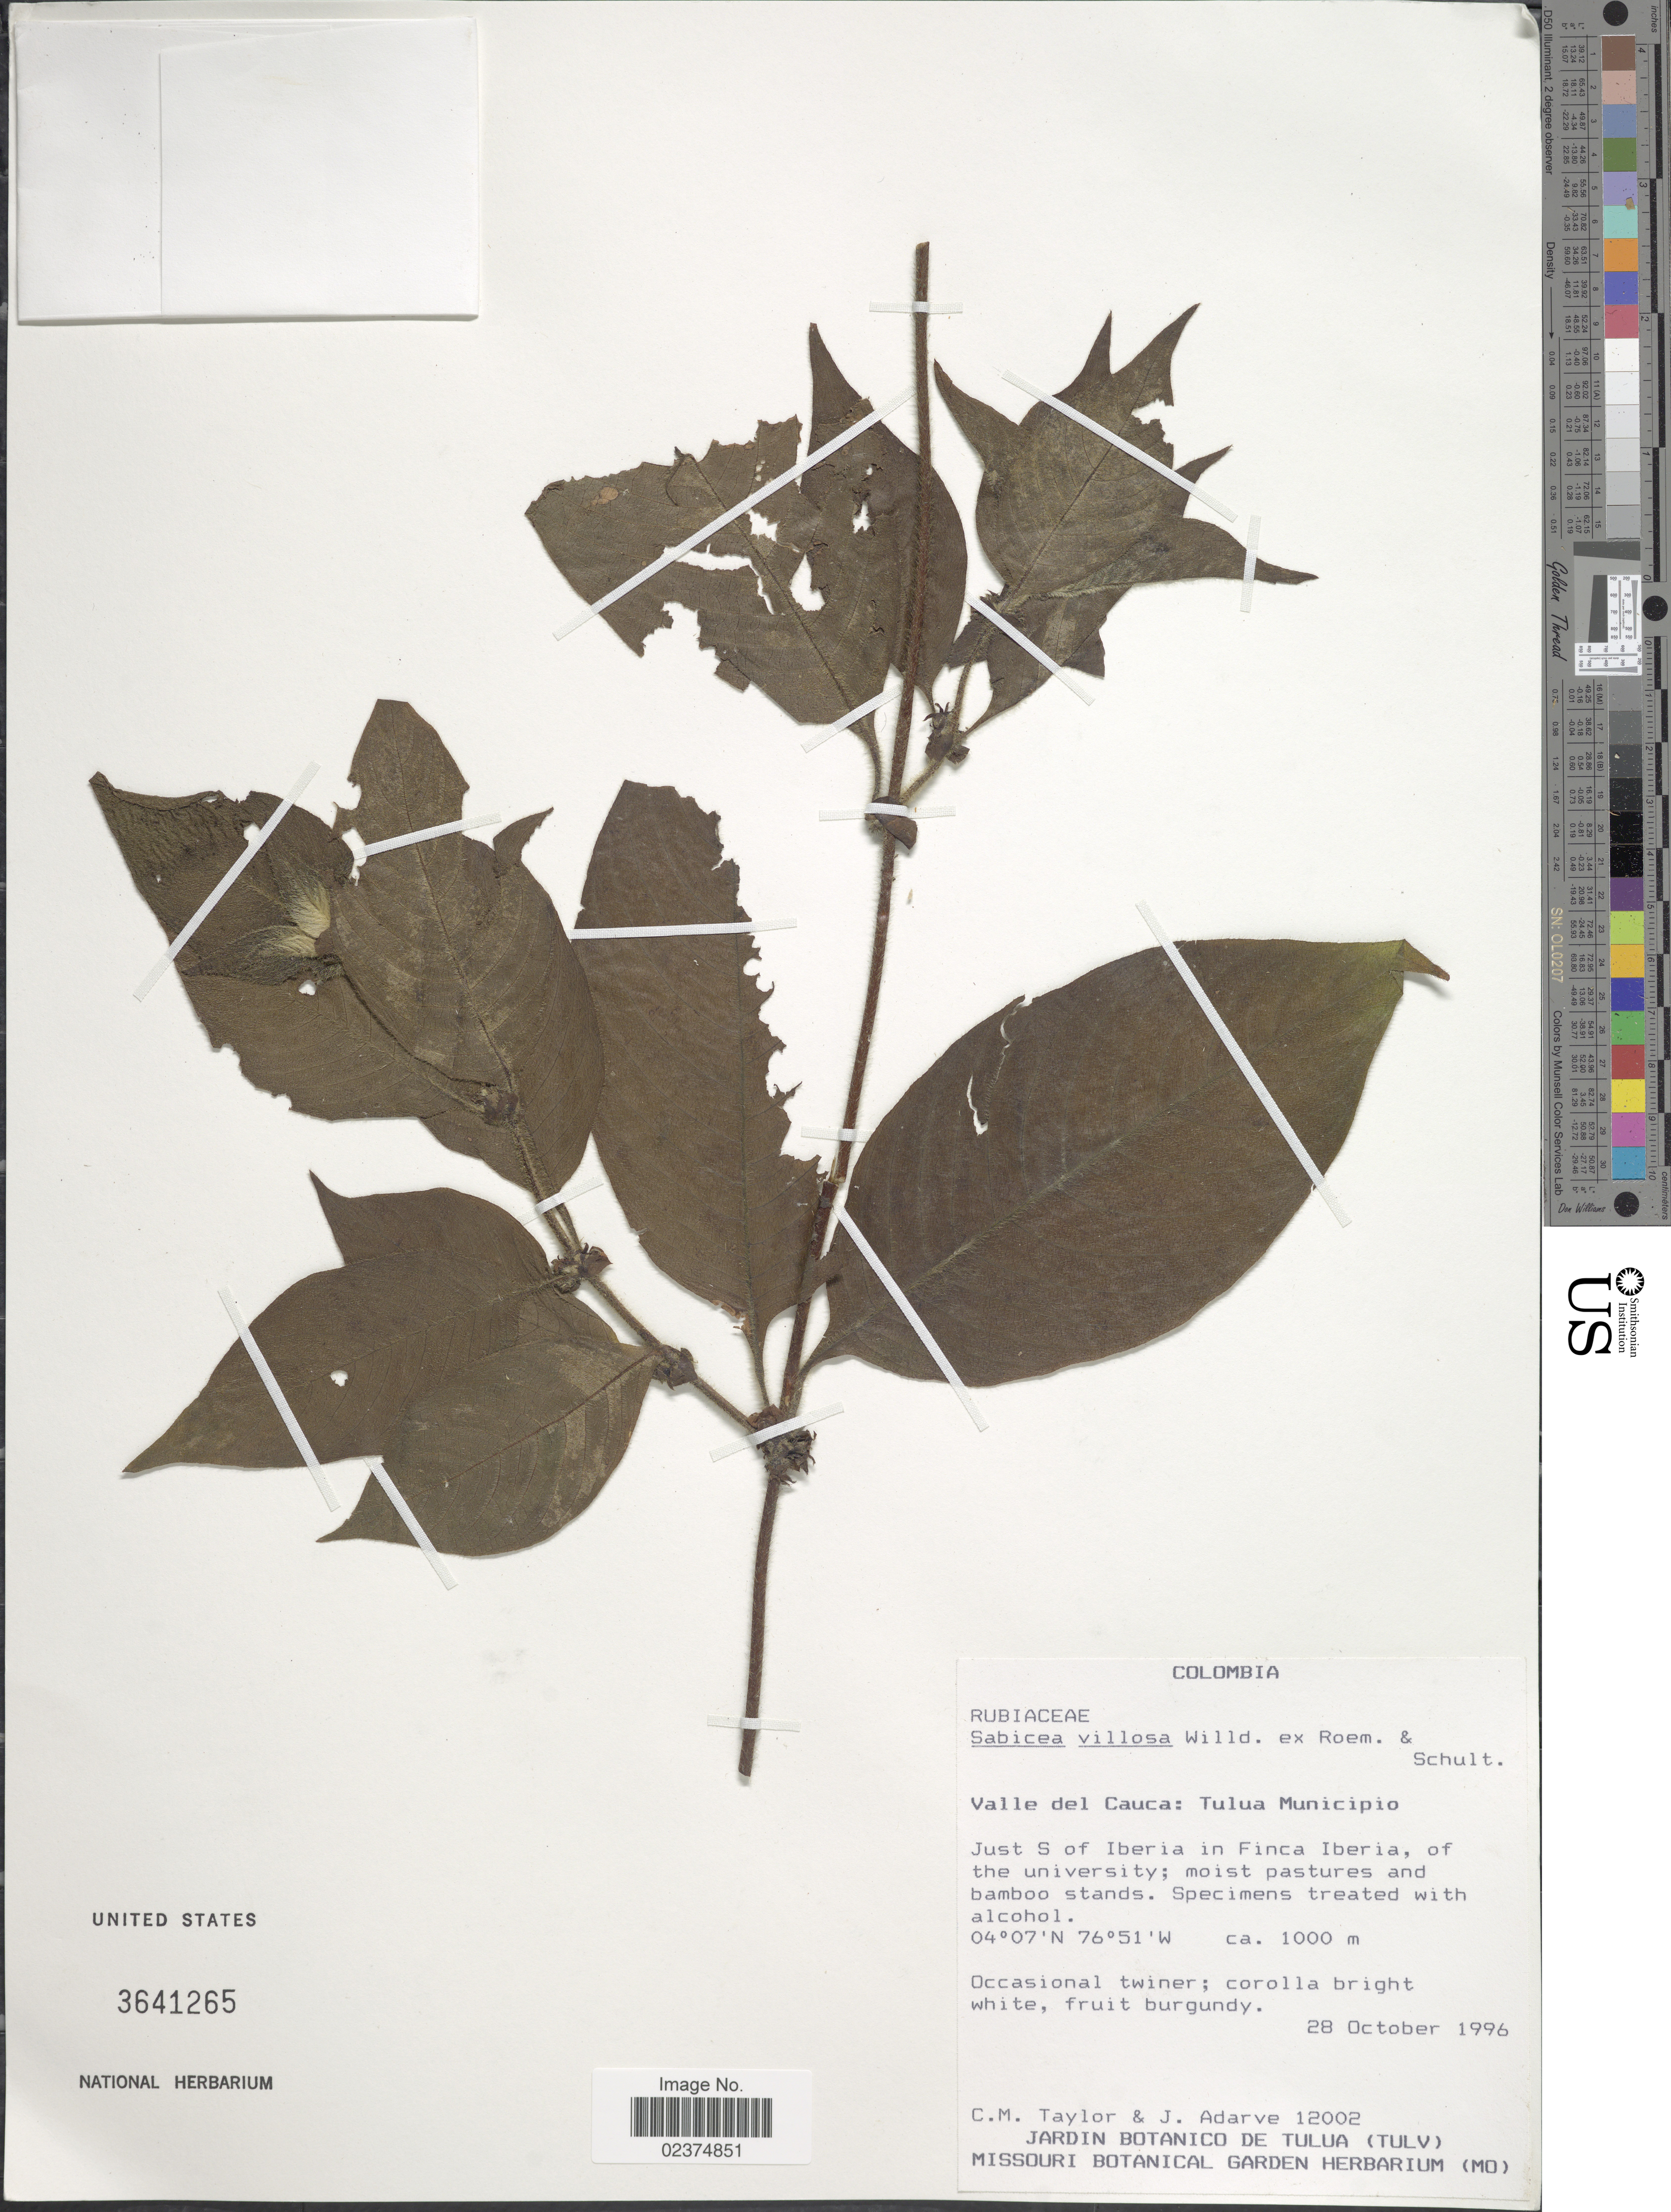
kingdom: Plantae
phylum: Tracheophyta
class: Magnoliopsida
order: Gentianales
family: Rubiaceae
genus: Sabicea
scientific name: Sabicea villosa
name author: Willd. ex Roem. & Schult.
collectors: C. M. Taylor & J. B. Adarve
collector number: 12002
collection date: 1996-10-28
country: Colombia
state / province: Valle del Cauca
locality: Tulua Municipio. Just S of Iberia in Finca Iberia, of the university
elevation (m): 1000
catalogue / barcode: US 3641265